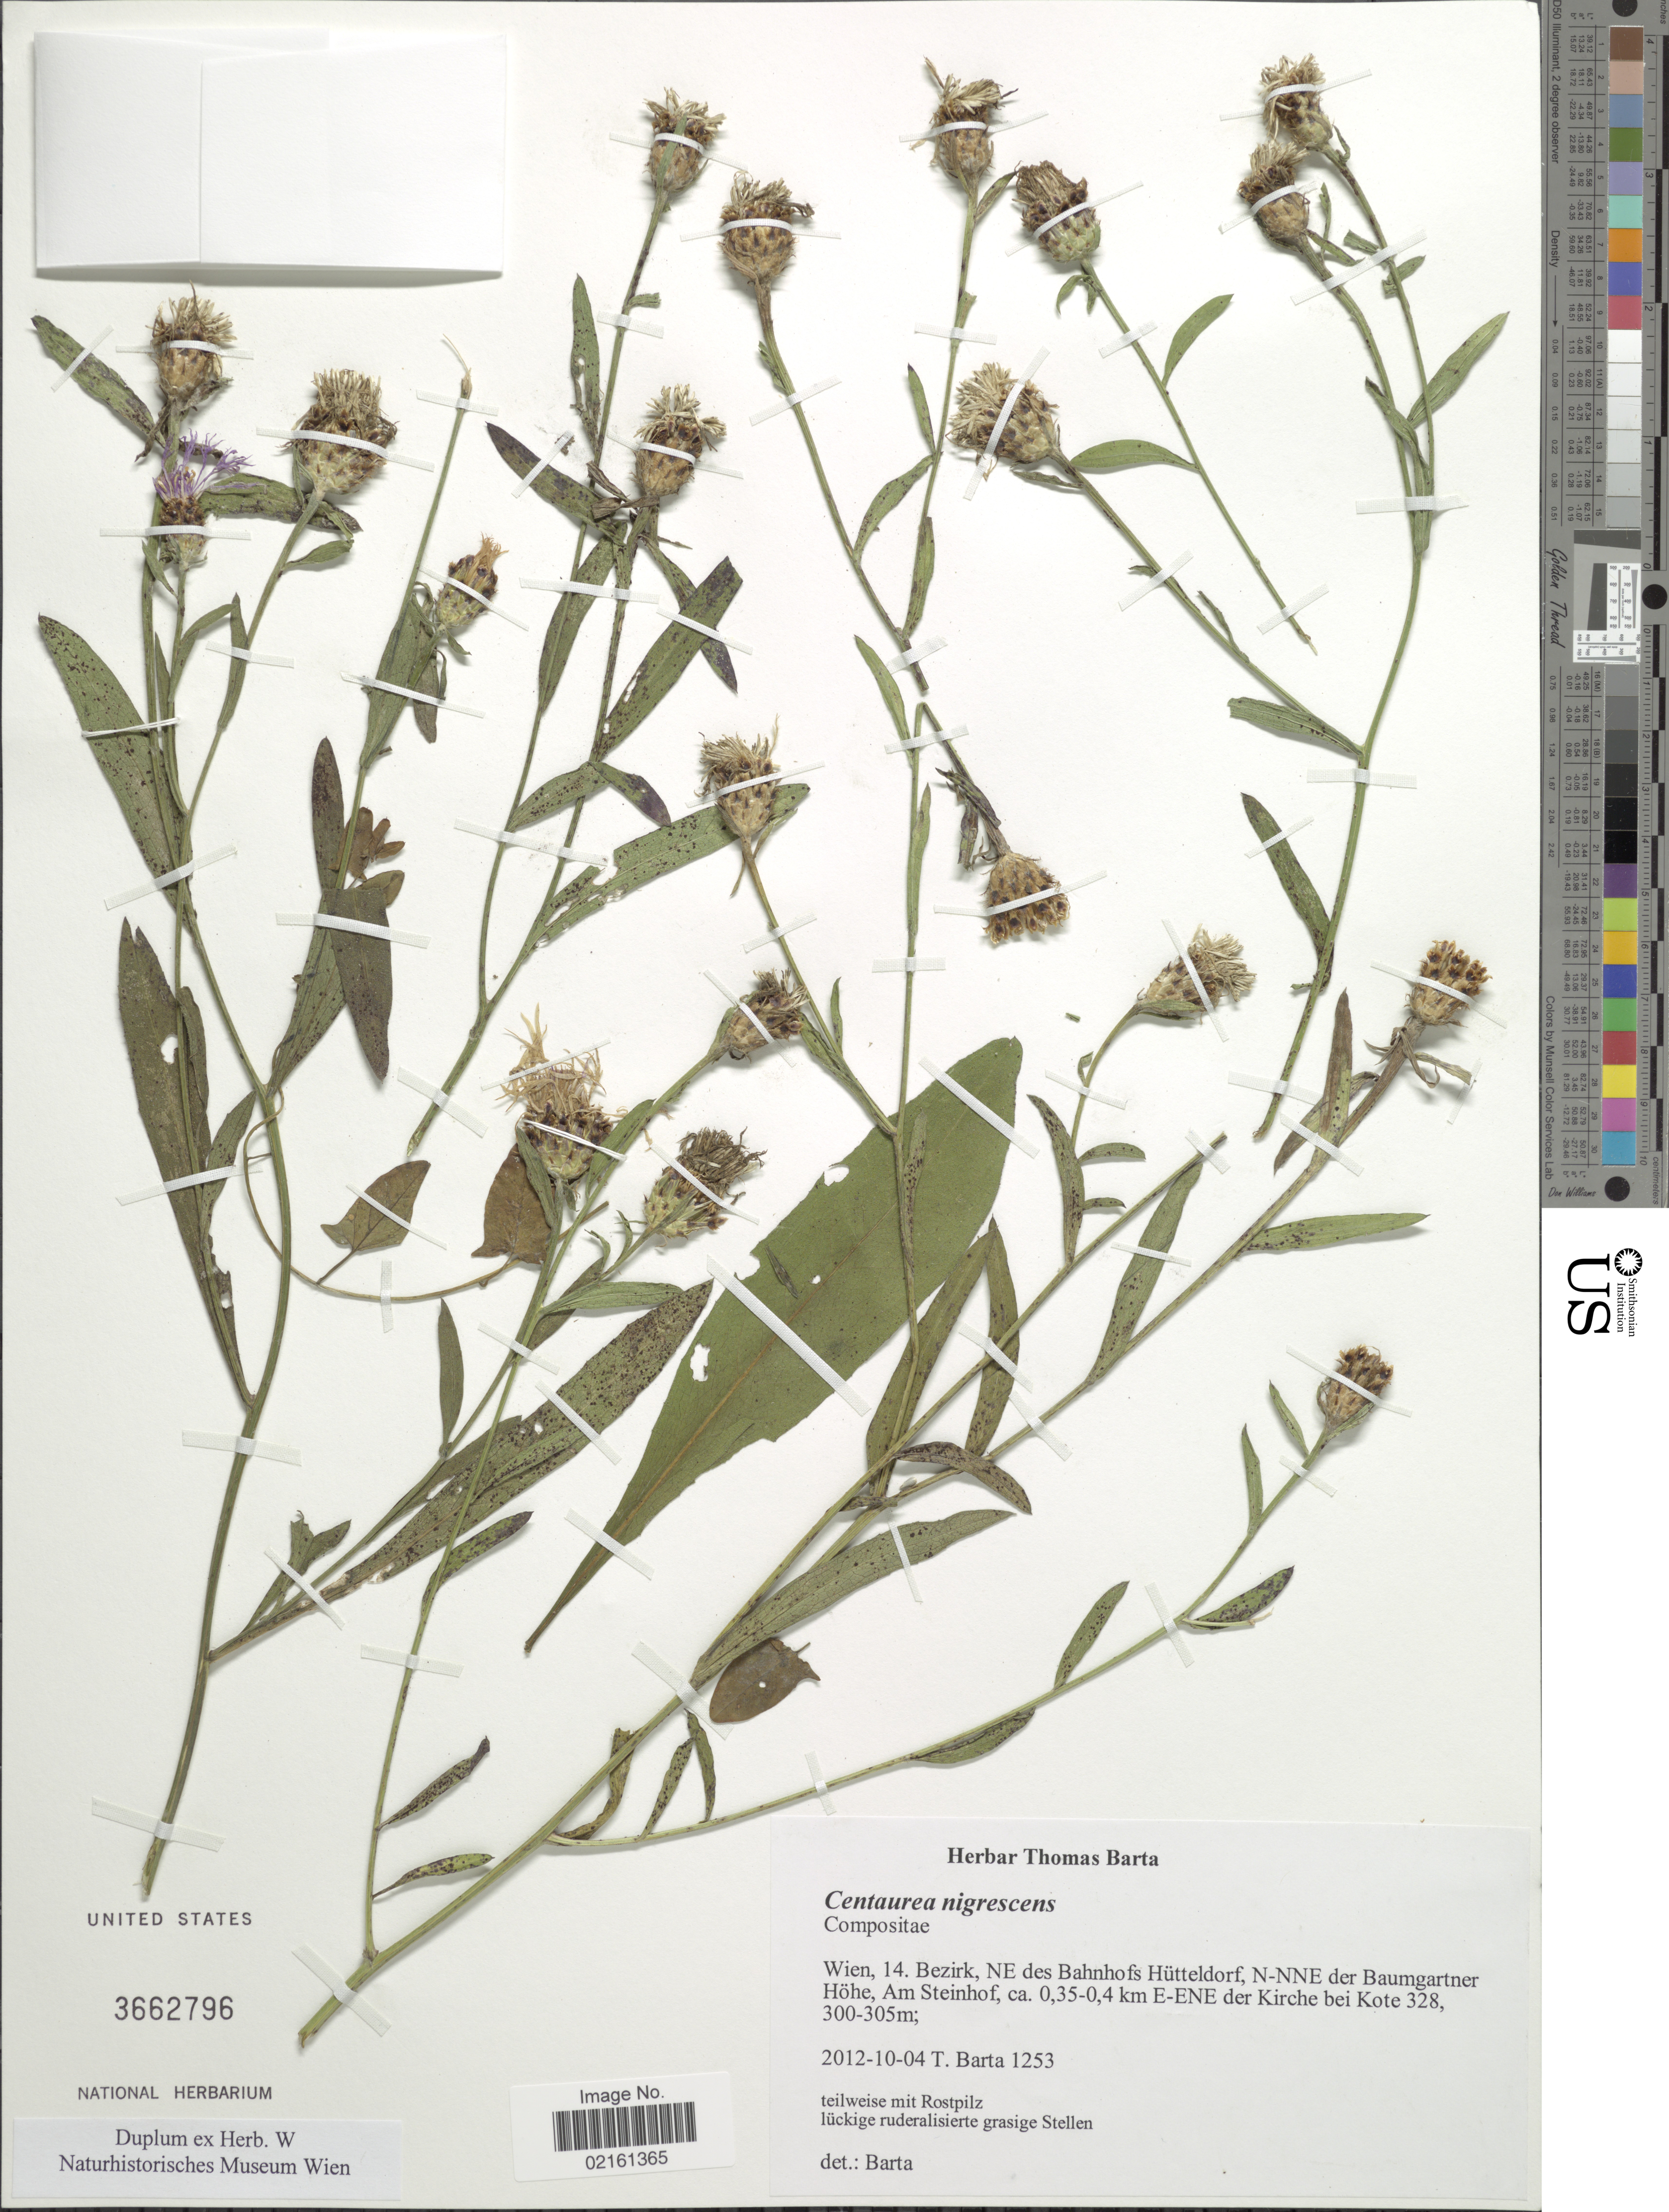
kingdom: Plantae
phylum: Tracheophyta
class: Magnoliopsida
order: Asterales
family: Asteraceae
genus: Centaurea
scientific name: Centaurea nigrescens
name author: L.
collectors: T. Barta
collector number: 1253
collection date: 2012-10-04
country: Austria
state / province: Wien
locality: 14 Bezirk, NE des Bahnhofs Hutteldorf, N-NNE der Baumgartner Hohe, Am Steinhof, ca 0.35-0.4 km E-ENE der Kirche bei Kote 328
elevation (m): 300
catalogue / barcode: US 3662796